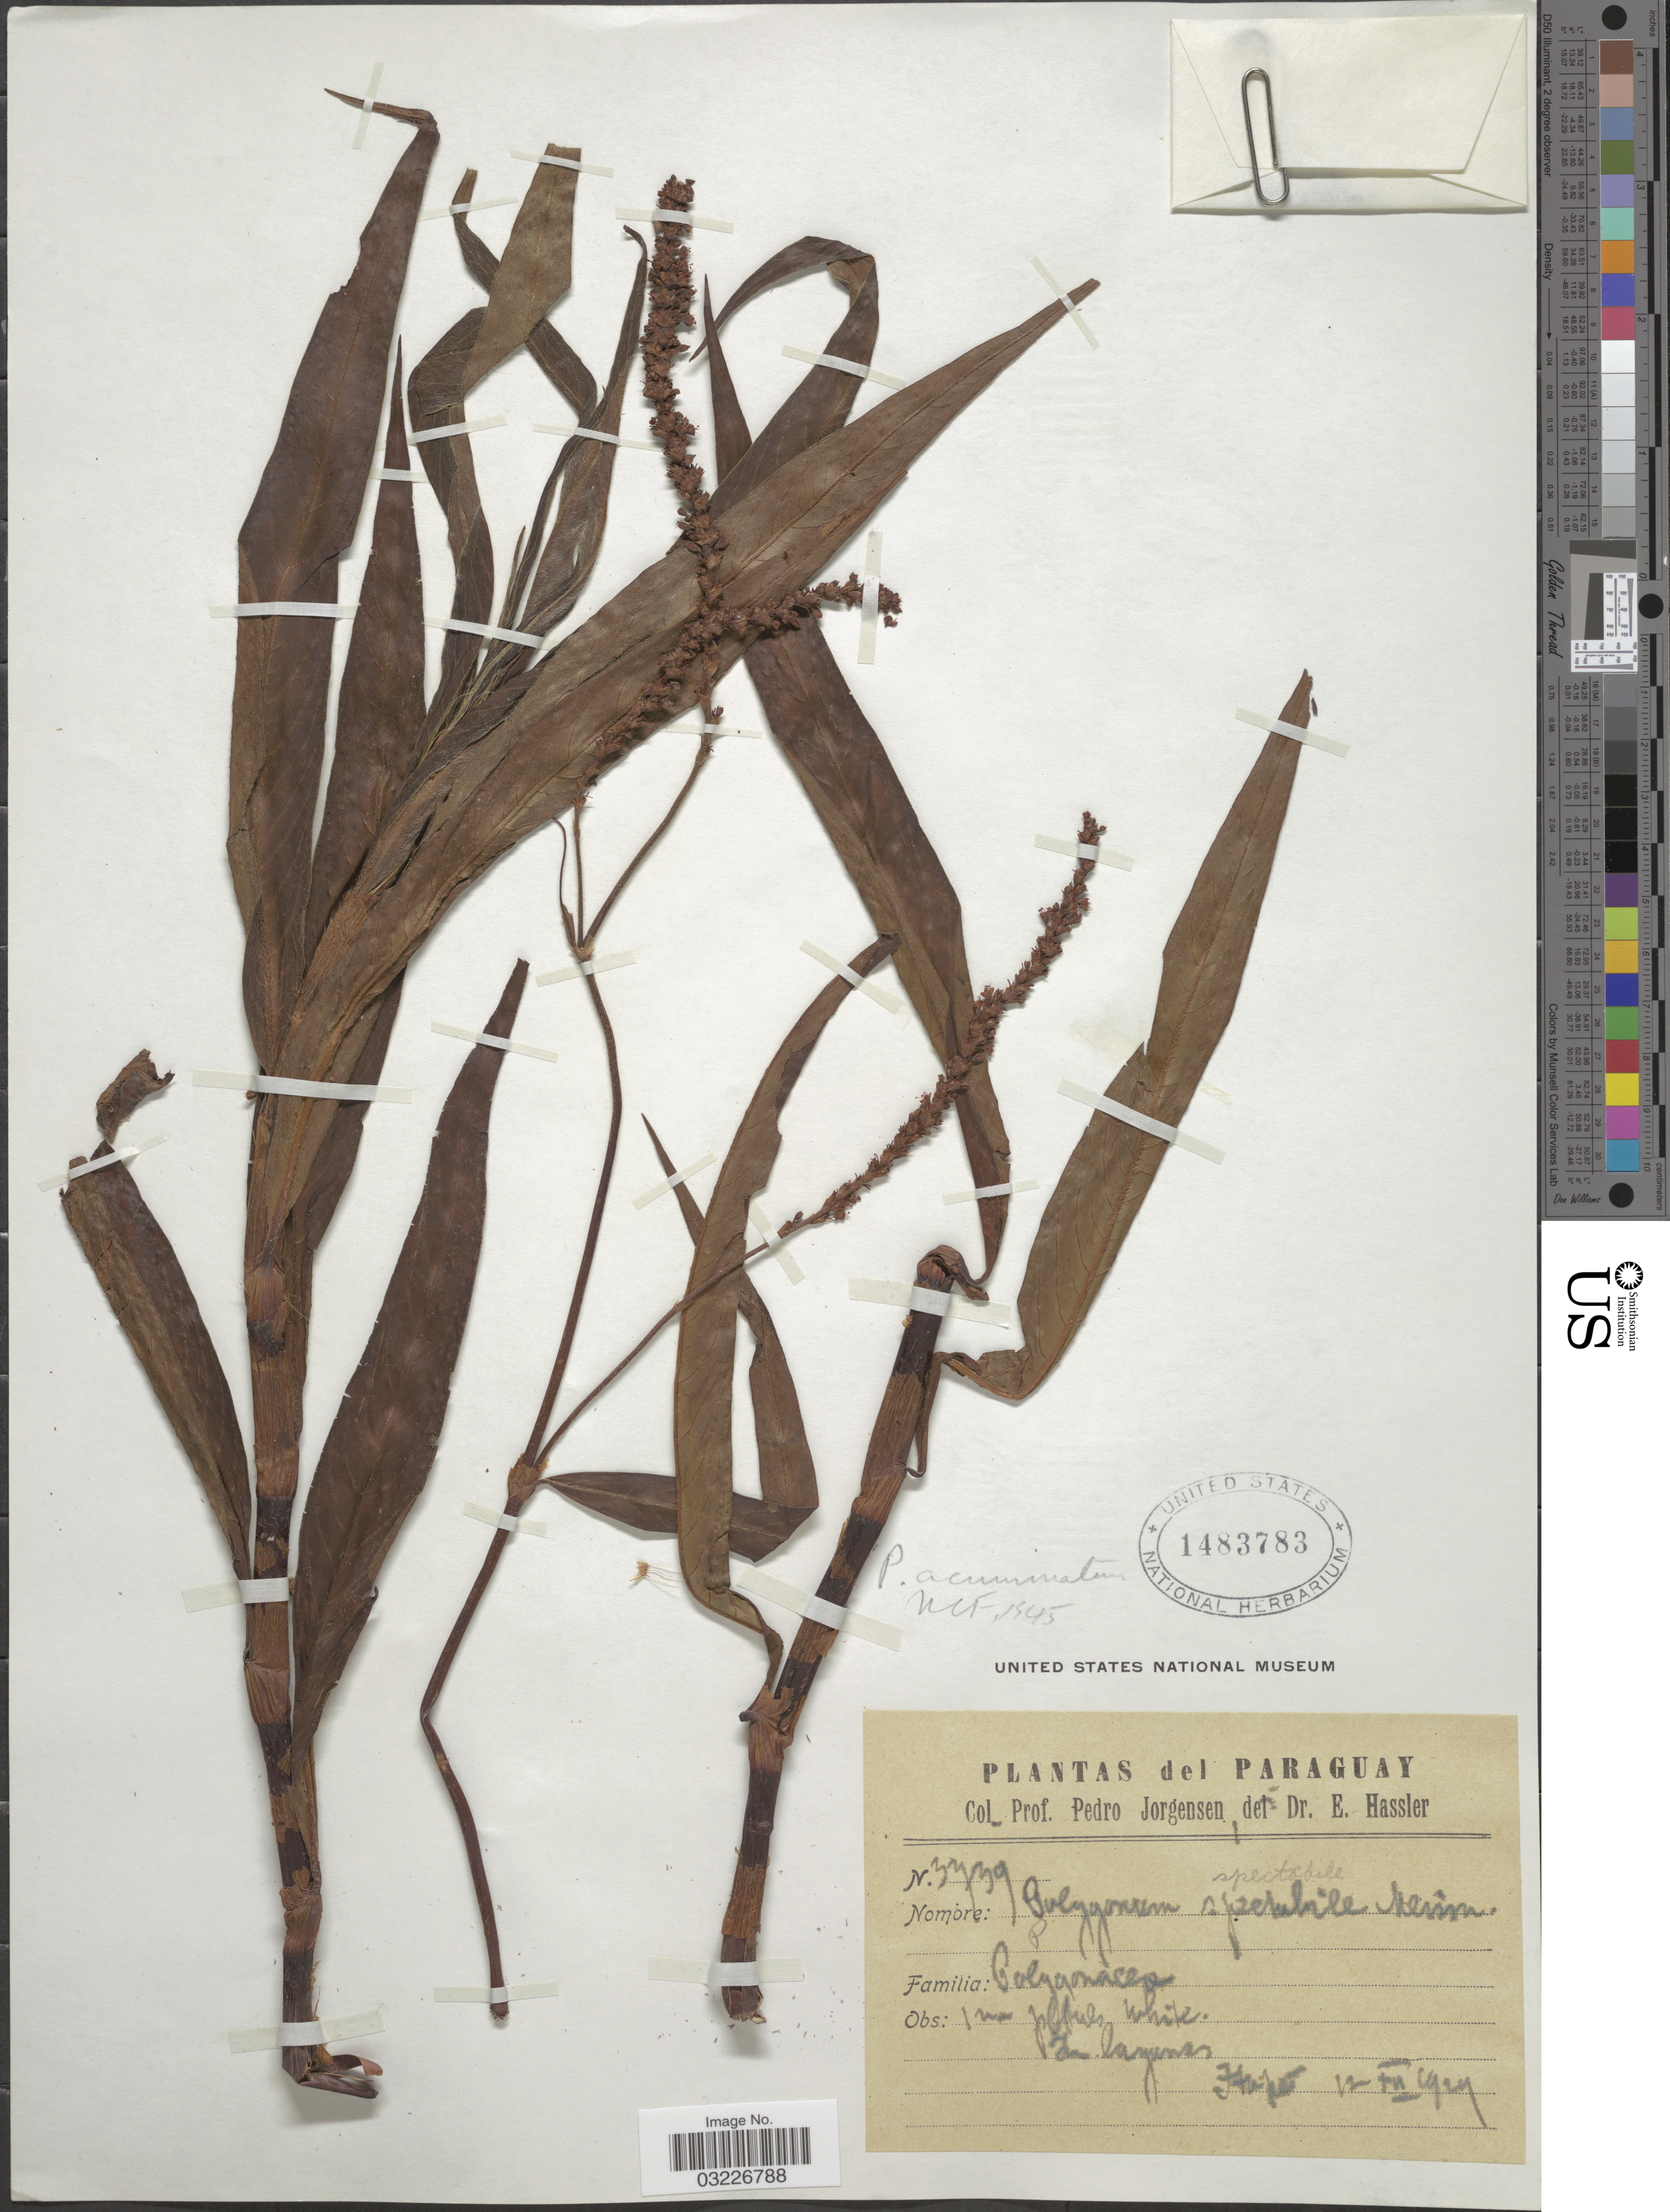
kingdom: Plantae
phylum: Tracheophyta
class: Magnoliopsida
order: Caryophyllales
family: Polygonaceae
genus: Polygonum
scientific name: Polygonum acuminatum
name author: Kunth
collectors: P. Jörgensen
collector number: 3739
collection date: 1929-12-12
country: Paraguay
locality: In lagunas, Itape.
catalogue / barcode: US 1483783